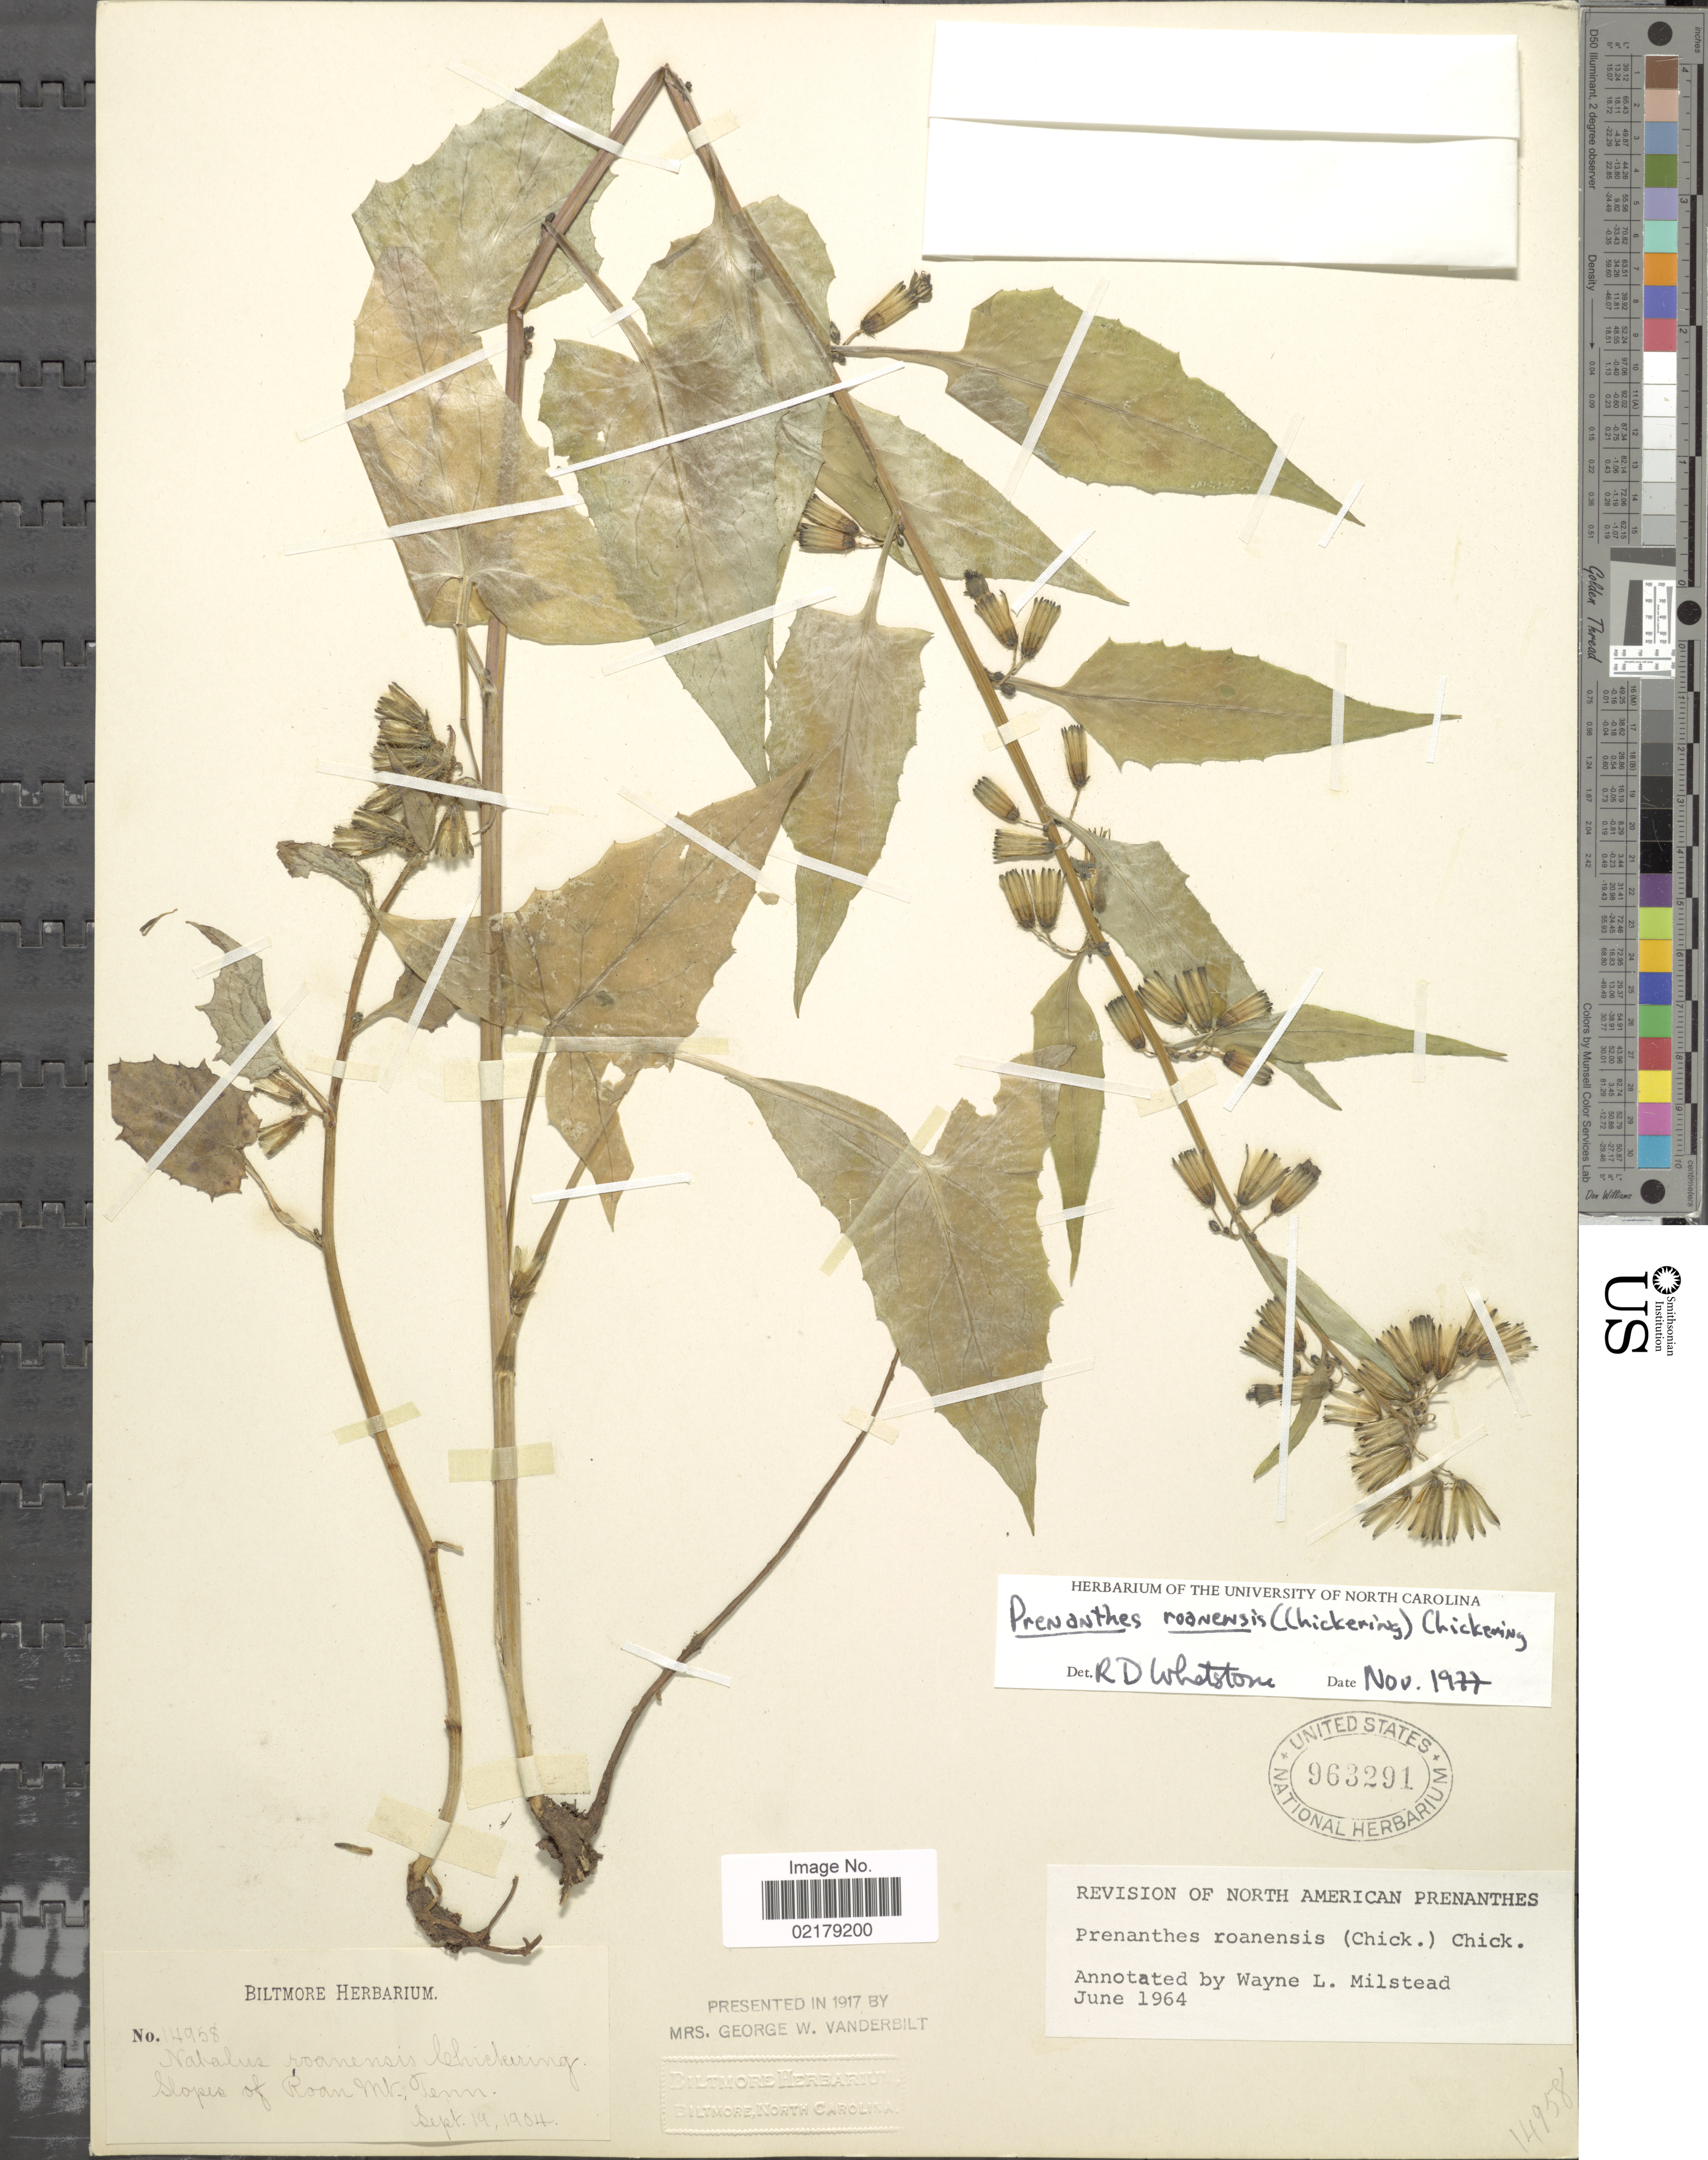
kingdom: Plantae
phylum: Tracheophyta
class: Magnoliopsida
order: Asterales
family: Asteraceae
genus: Nabalus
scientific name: Nabalus roanensis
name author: Chickering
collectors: ex herb. Biltmore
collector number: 14958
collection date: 1904-09-19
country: United States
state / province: Tennessee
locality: Slopes of Roan Mt Tenn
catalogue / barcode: US 963291